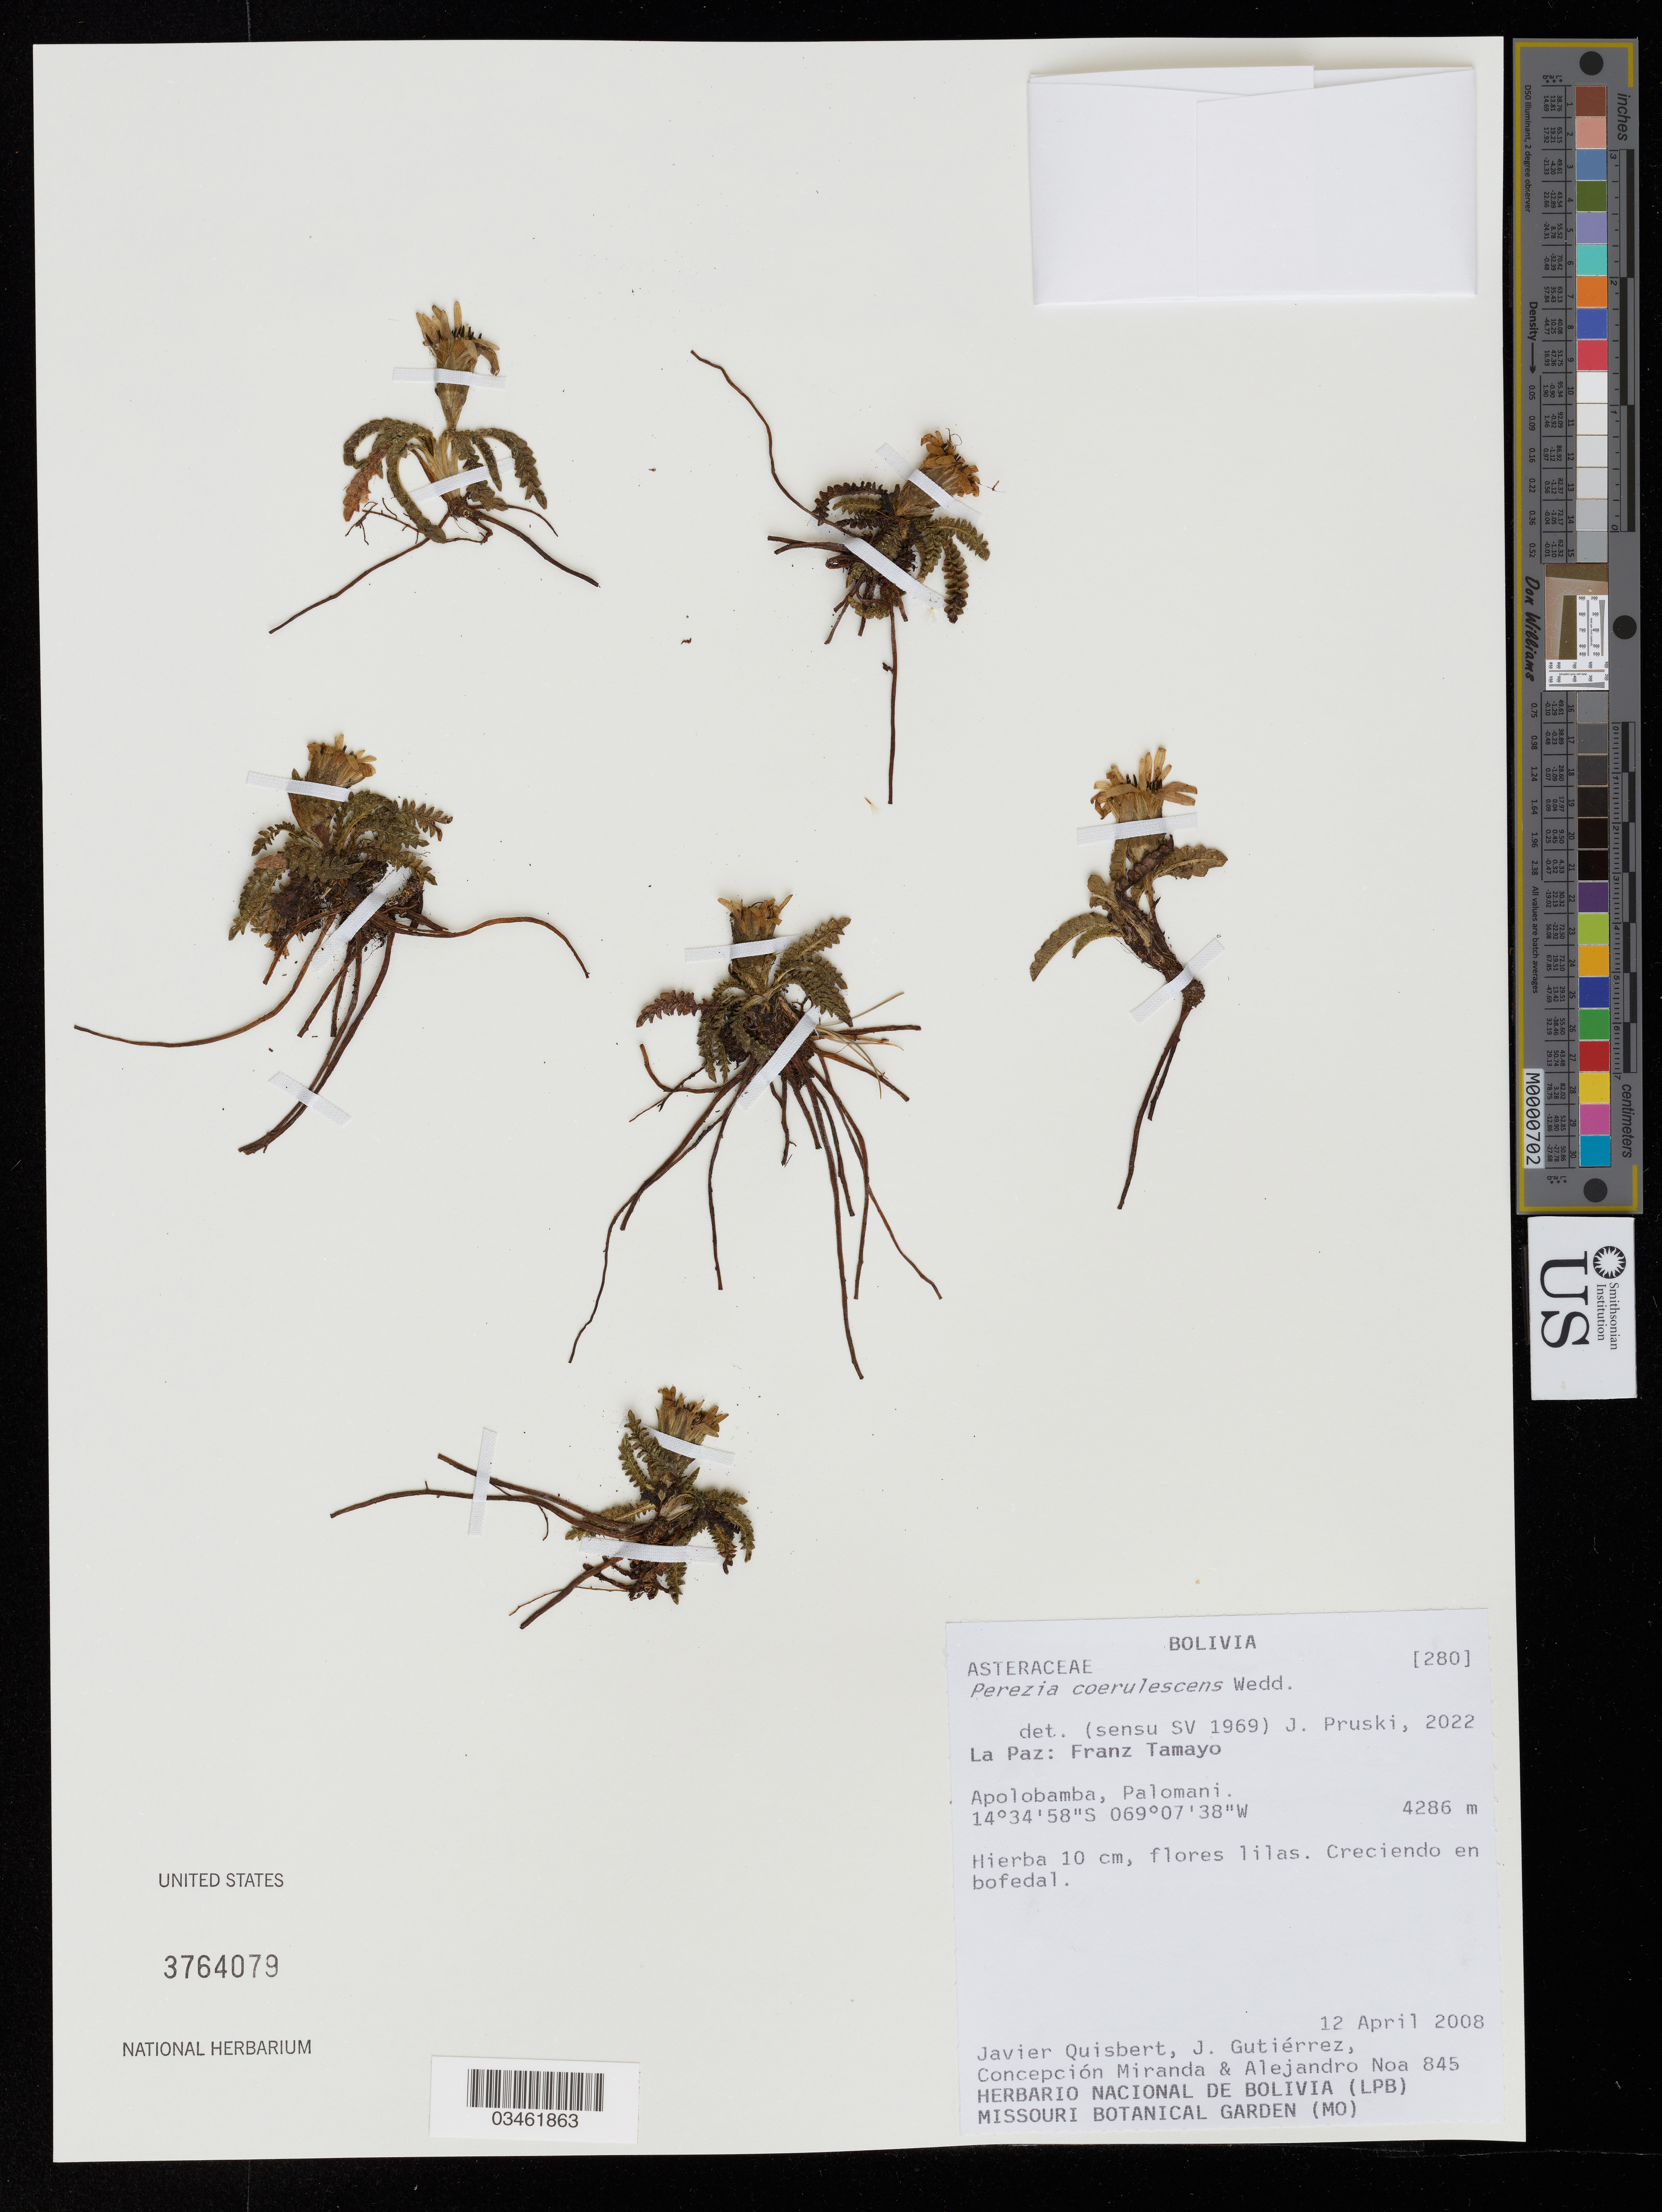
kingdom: Plantae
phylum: Tracheophyta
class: Magnoliopsida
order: Asterales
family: Asteraceae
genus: Perezia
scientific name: Perezia coerulescens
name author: Wedd.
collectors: J. Quisbert, J. Gutiérrez, C. Miranda & A. Noa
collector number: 845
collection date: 2008-04-12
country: Bolivia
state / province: La Paz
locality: Apolobamba, Palomani.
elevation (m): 4286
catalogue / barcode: US 3764079